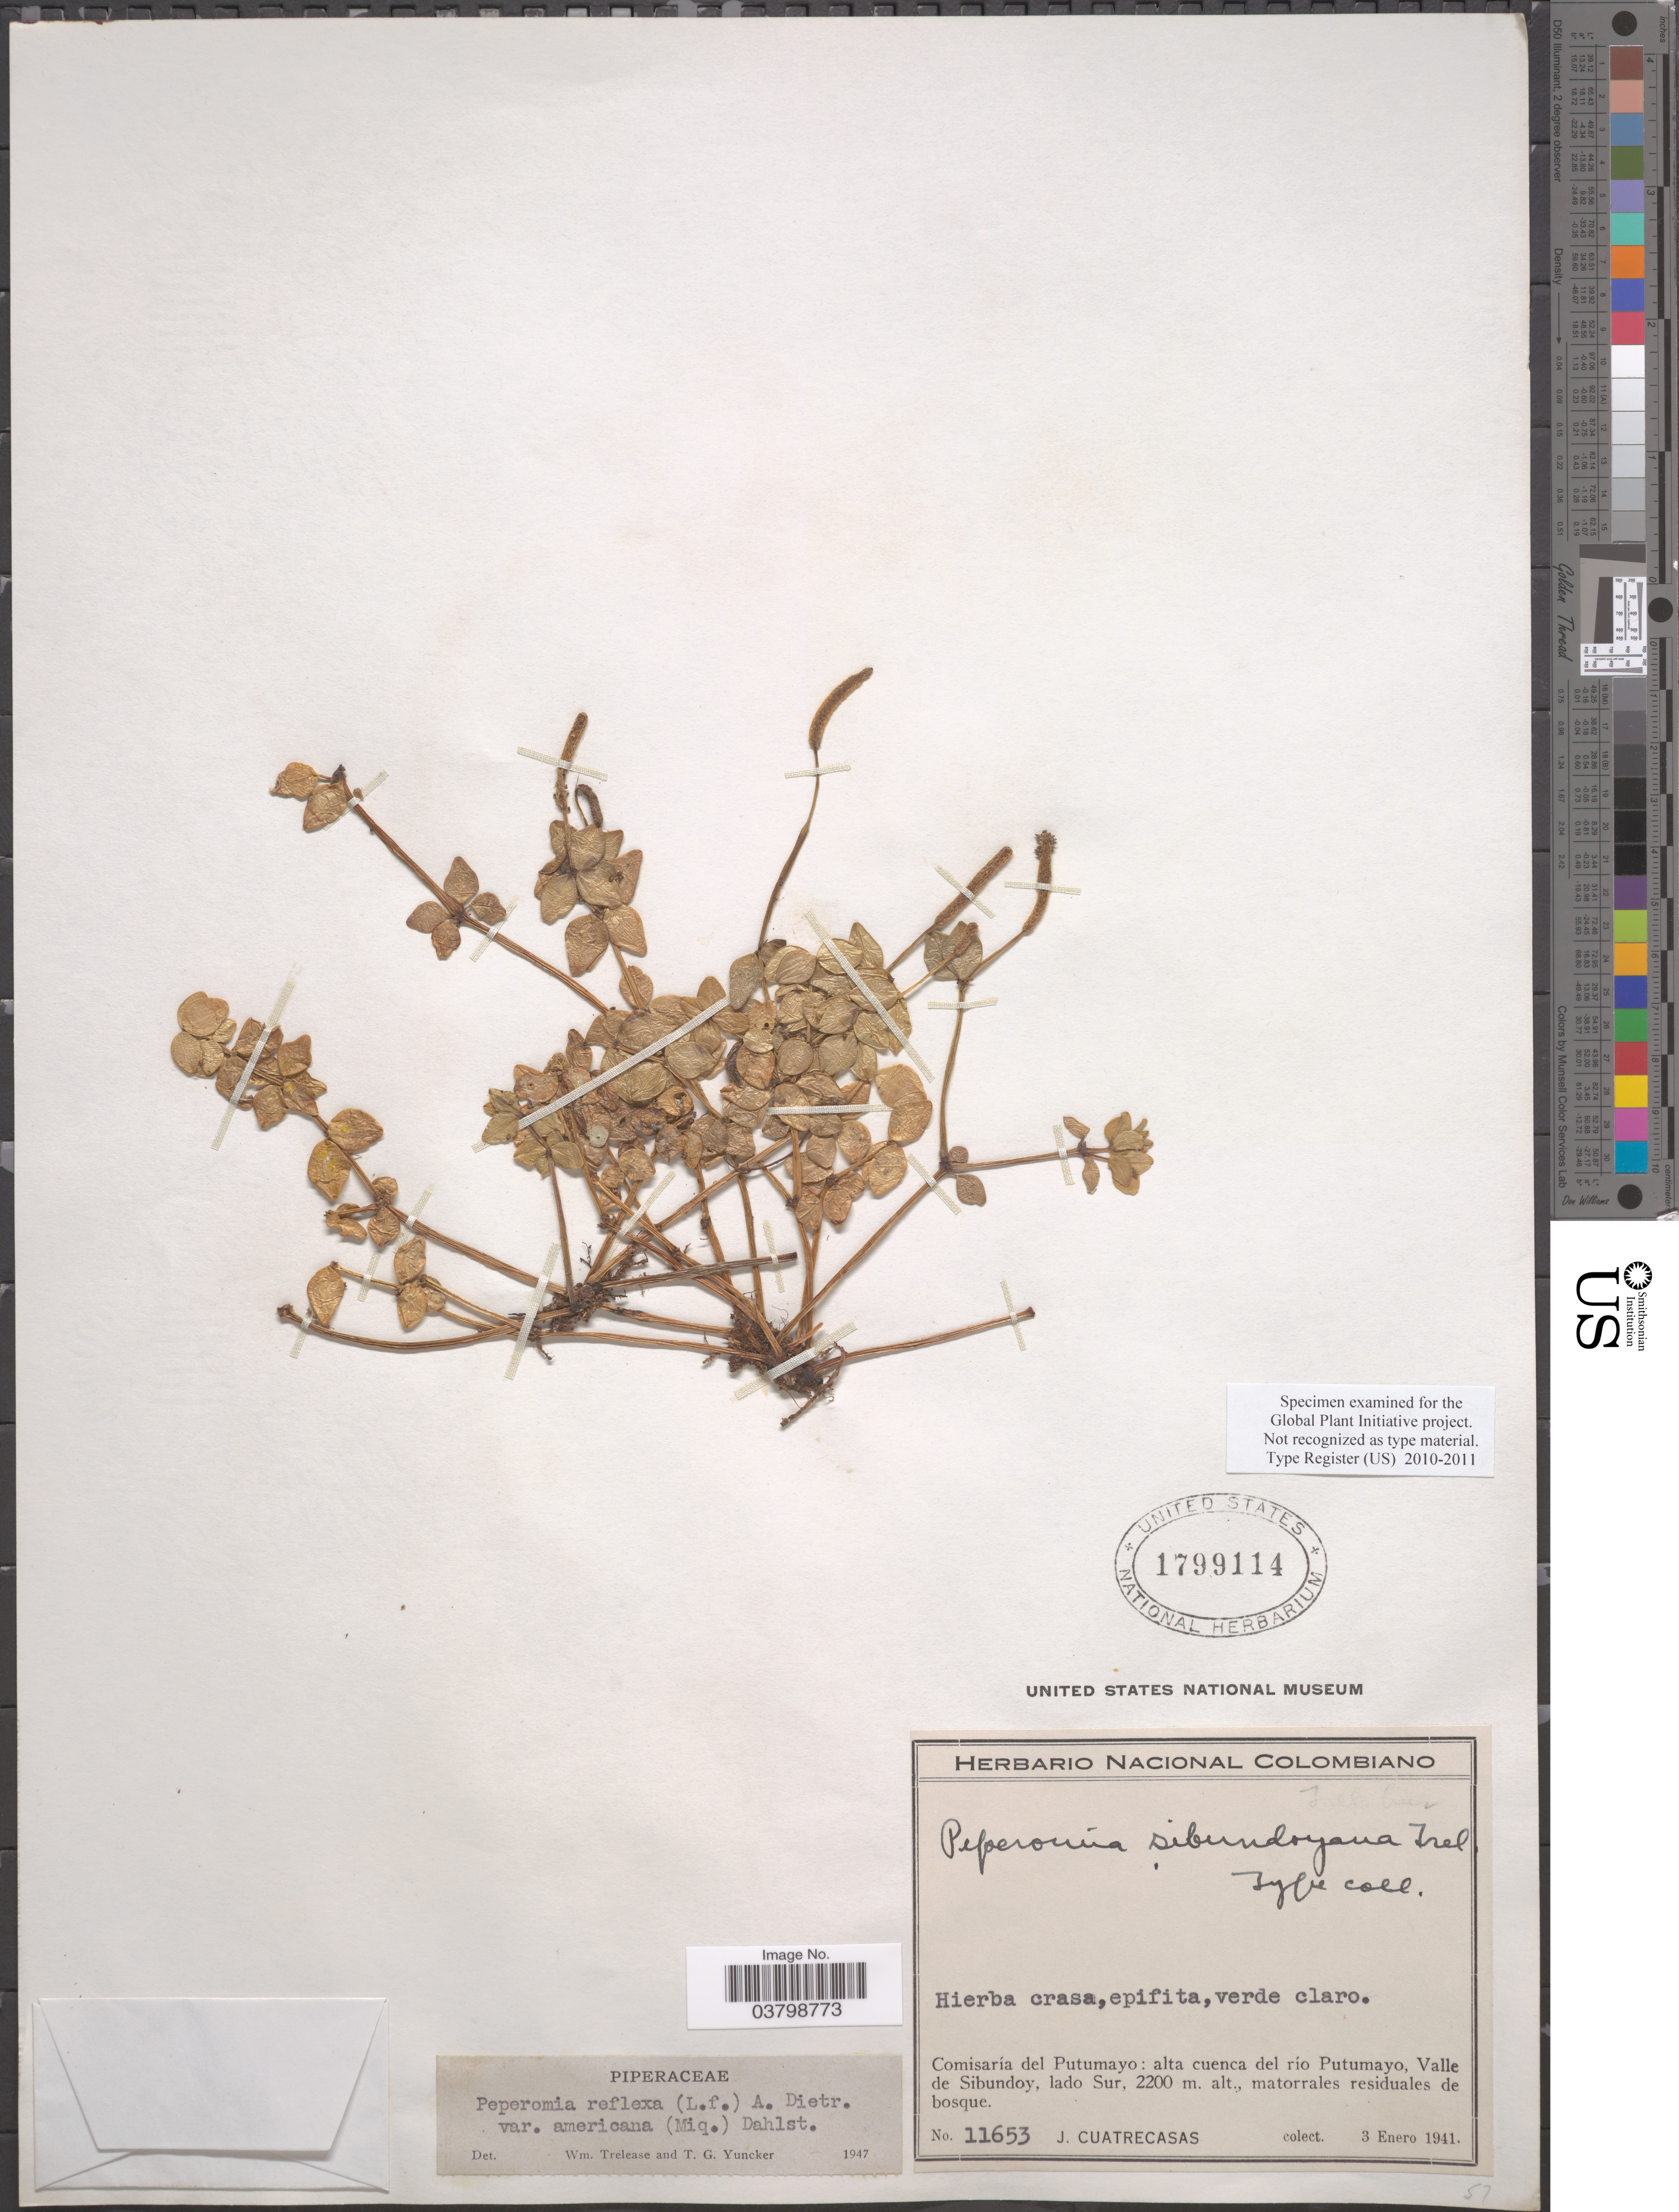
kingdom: Plantae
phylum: Tracheophyta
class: Magnoliopsida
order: Piperales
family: Piperaceae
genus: Peperomia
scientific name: Peperomia tetraphylla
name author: (G. Forst.) Hook. & Arn.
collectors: J. Cuatrecasas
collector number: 11653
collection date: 1941-01-03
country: Colombia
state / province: Putumayo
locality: Comisaría del Putumayo: alta cuenca del río Putumayo, Valle de Sibundoy, lado Sur.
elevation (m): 2200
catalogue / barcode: US 1799114